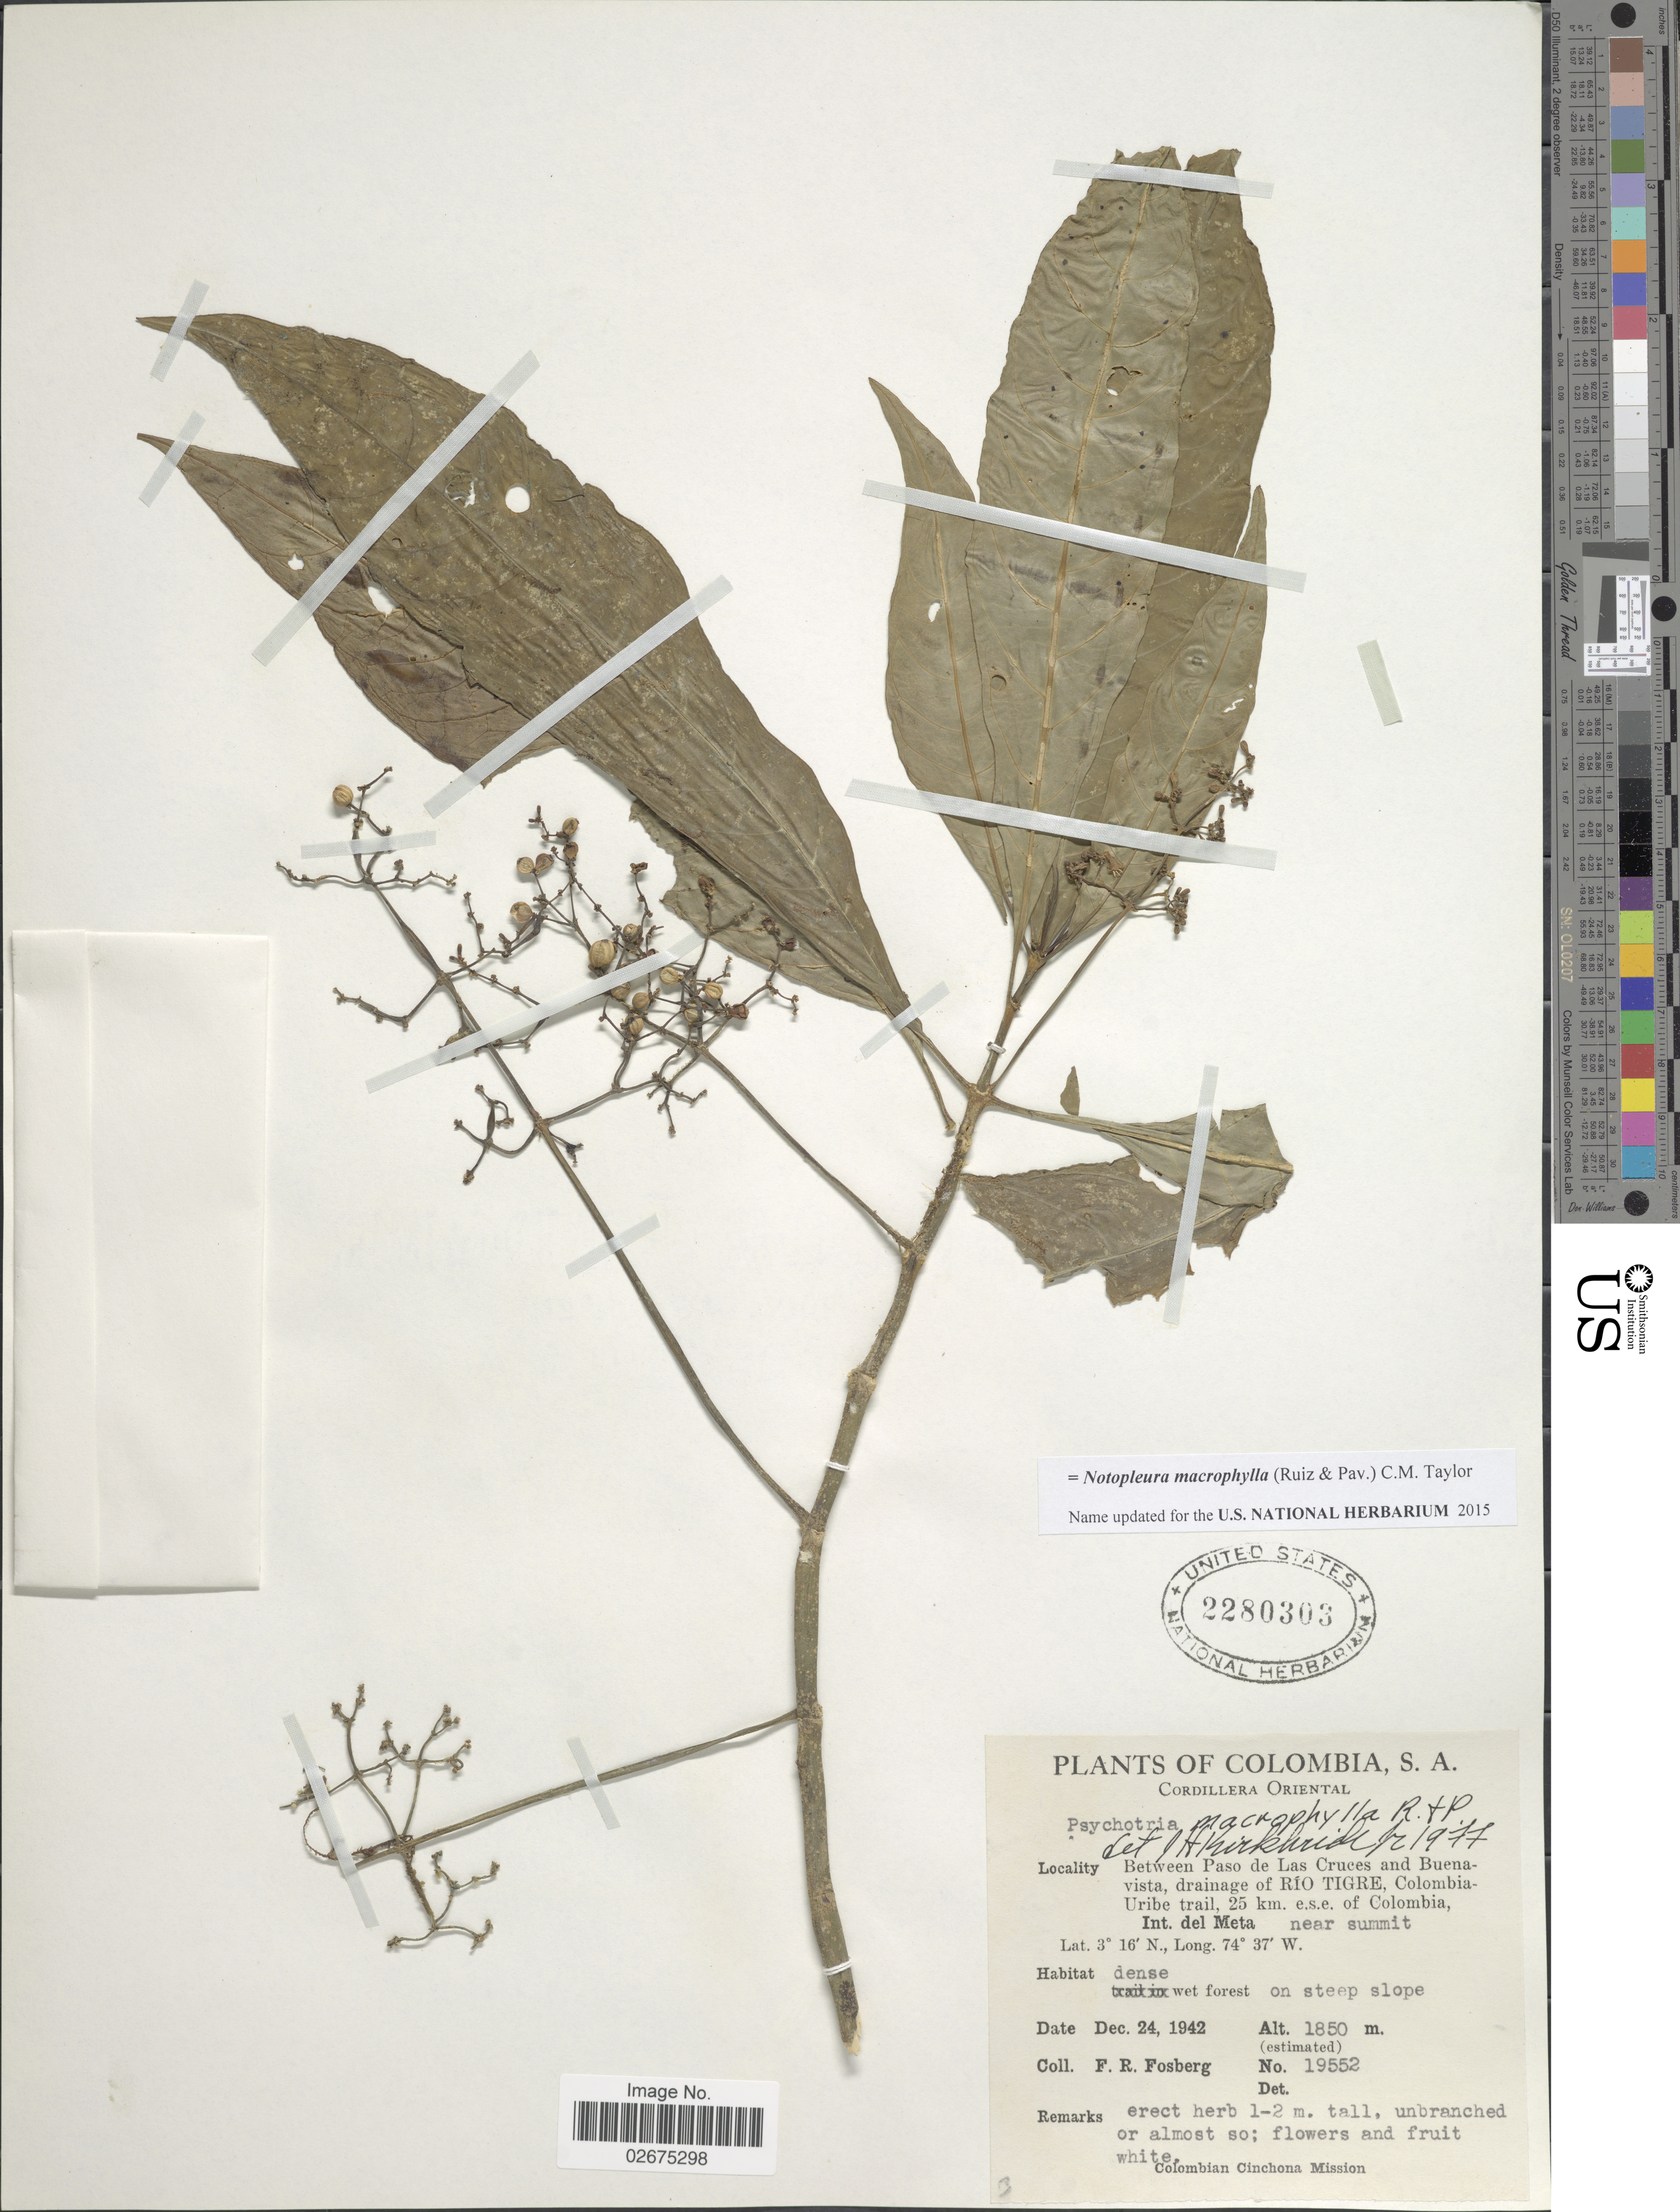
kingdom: Plantae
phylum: Tracheophyta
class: Magnoliopsida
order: Gentianales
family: Rubiaceae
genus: Notopleura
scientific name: Notopleura macrophylla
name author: (Ruiz & Pav.) C.M. Taylor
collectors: F. R. Fosberg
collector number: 19552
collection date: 1942-12-24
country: Colombia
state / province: Meta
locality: Cordillera Oriental, Between Paso de Las Cruces and Buenavista, drainage of Río Tigre, Colombia-Uribe trail, 25 km e.s.e. of Colombia, Int del Meta near summit dense wet forest on steep slope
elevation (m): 1850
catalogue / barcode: US 2280303